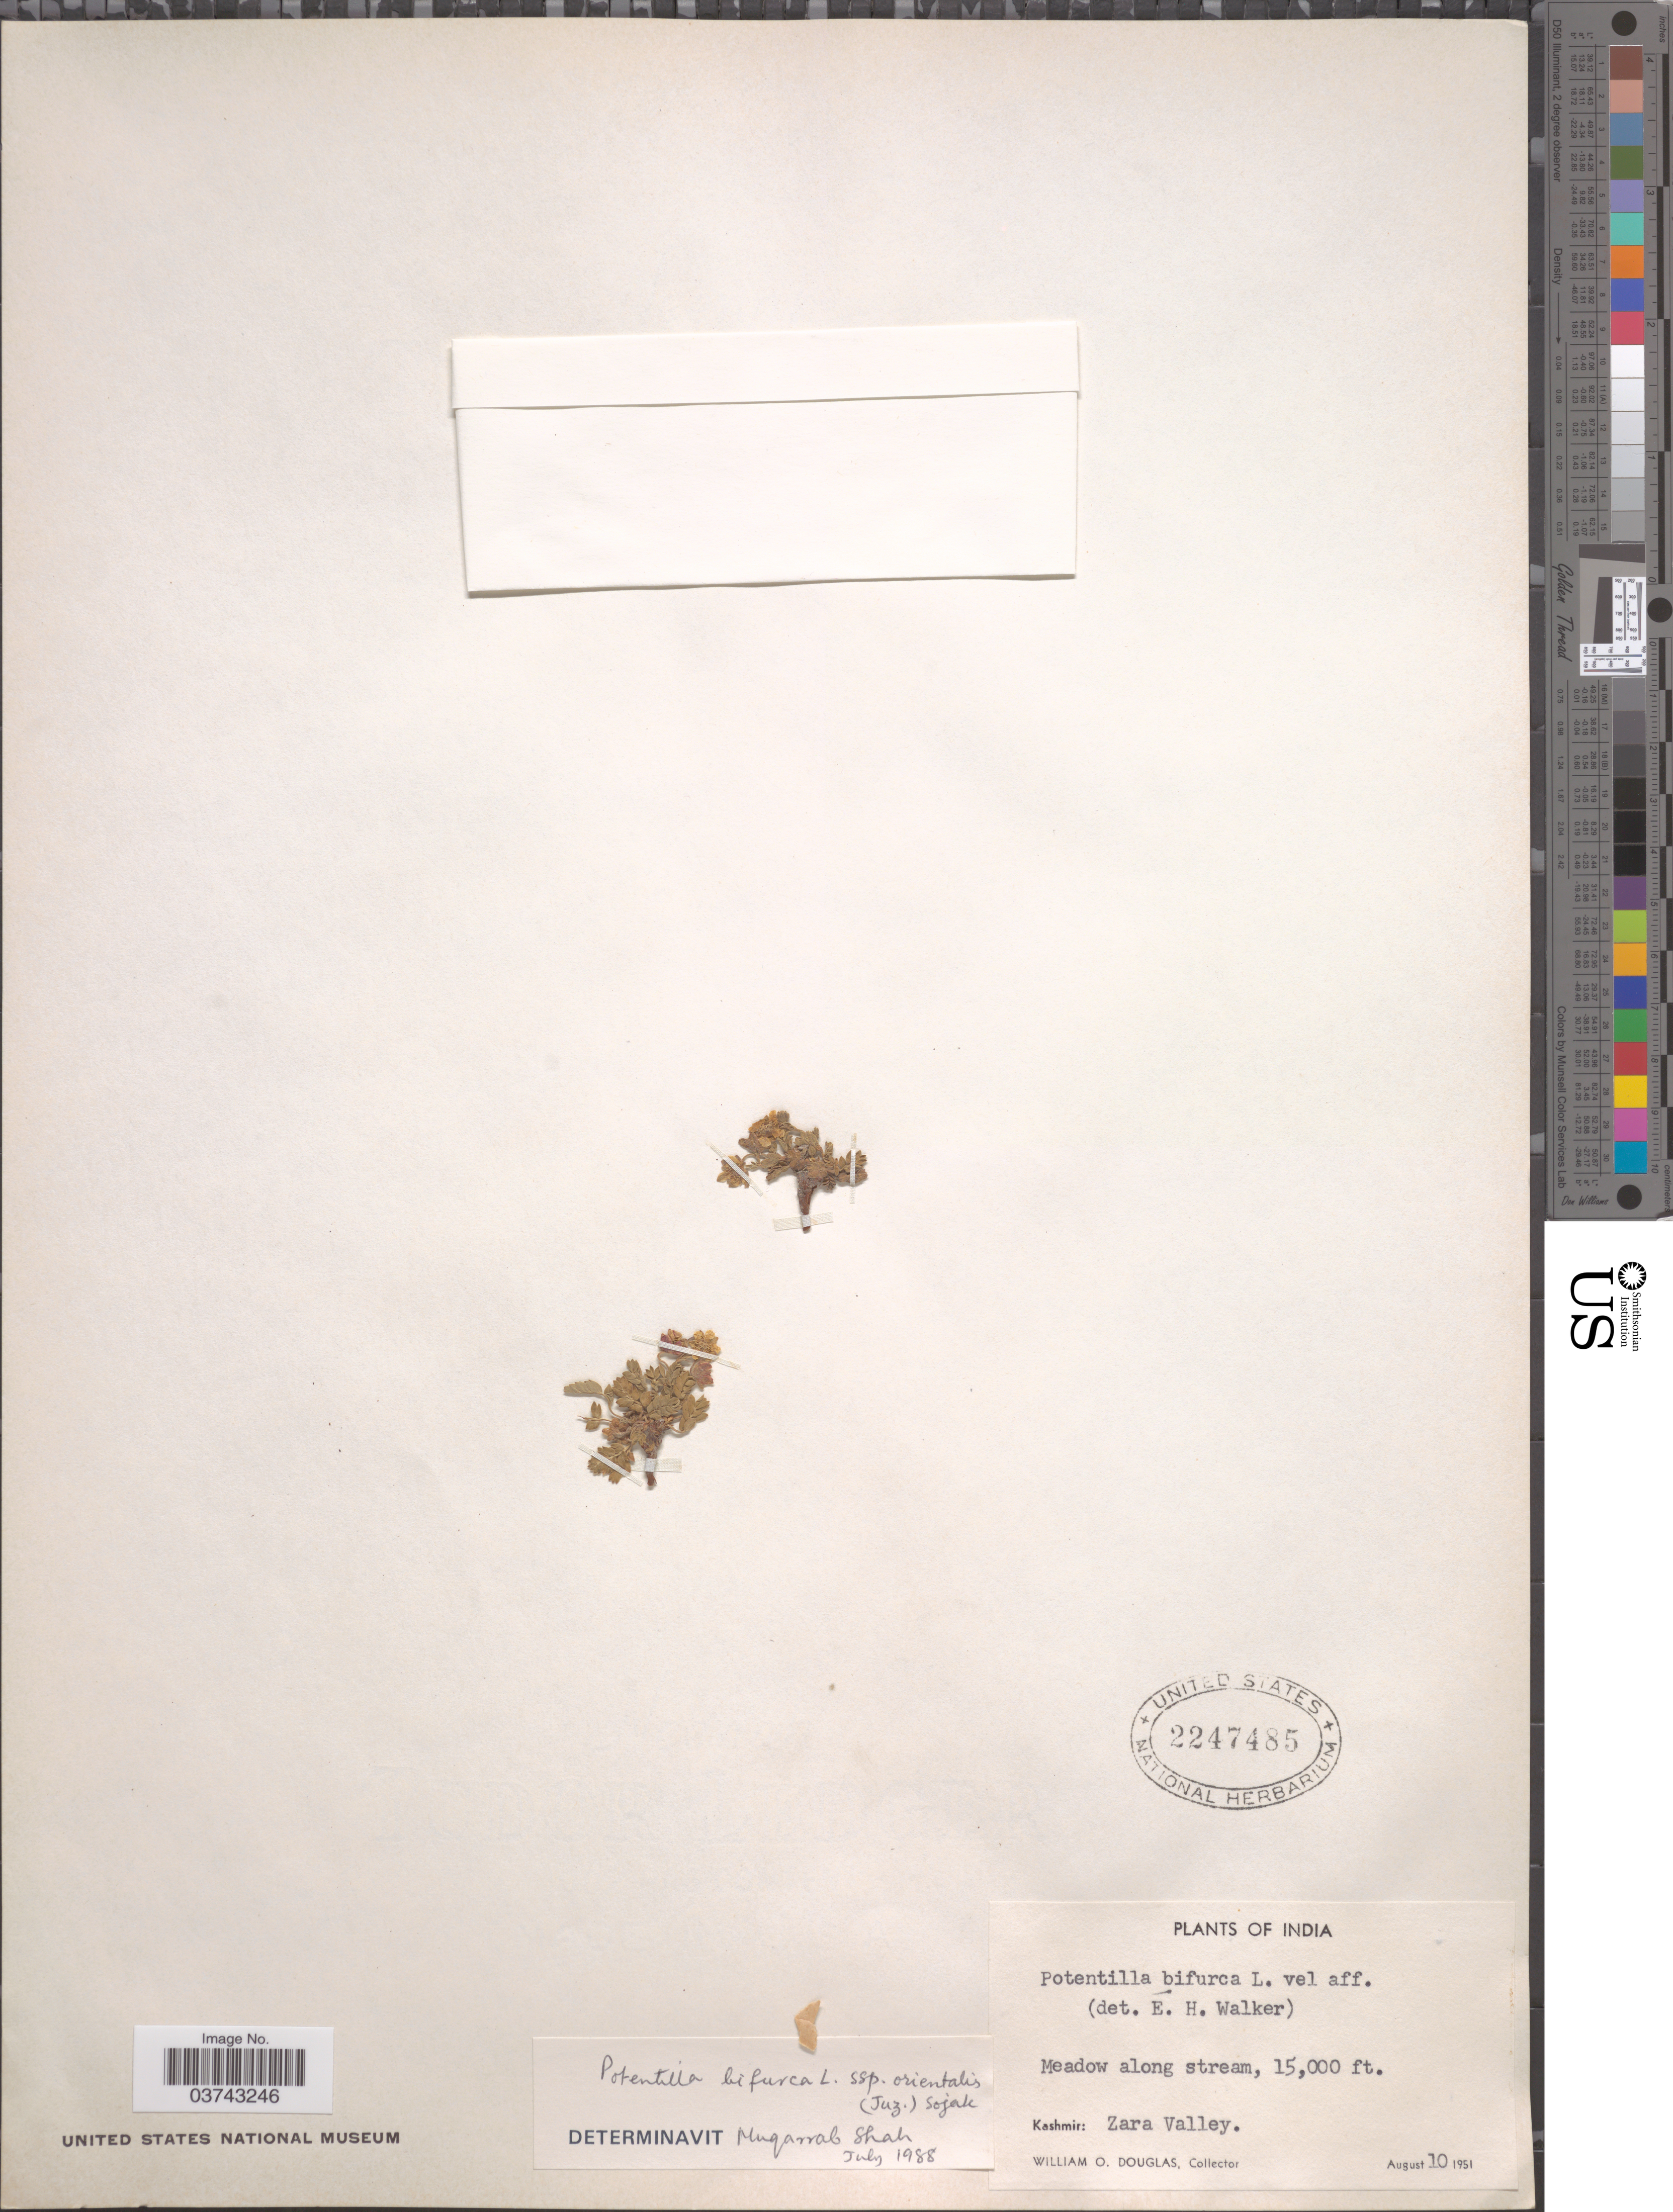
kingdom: Plantae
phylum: Tracheophyta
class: Magnoliopsida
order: Rosales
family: Rosaceae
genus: Sibbaldianthe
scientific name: Sibbaldianthe orientalis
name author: (Juz. ex Soják) Mosyakin & Shiyan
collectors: W. Douglas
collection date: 1951-08-10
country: India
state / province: Jammu and Kashmir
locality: Kashmir: Zara Valley.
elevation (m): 4572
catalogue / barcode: US 2247485